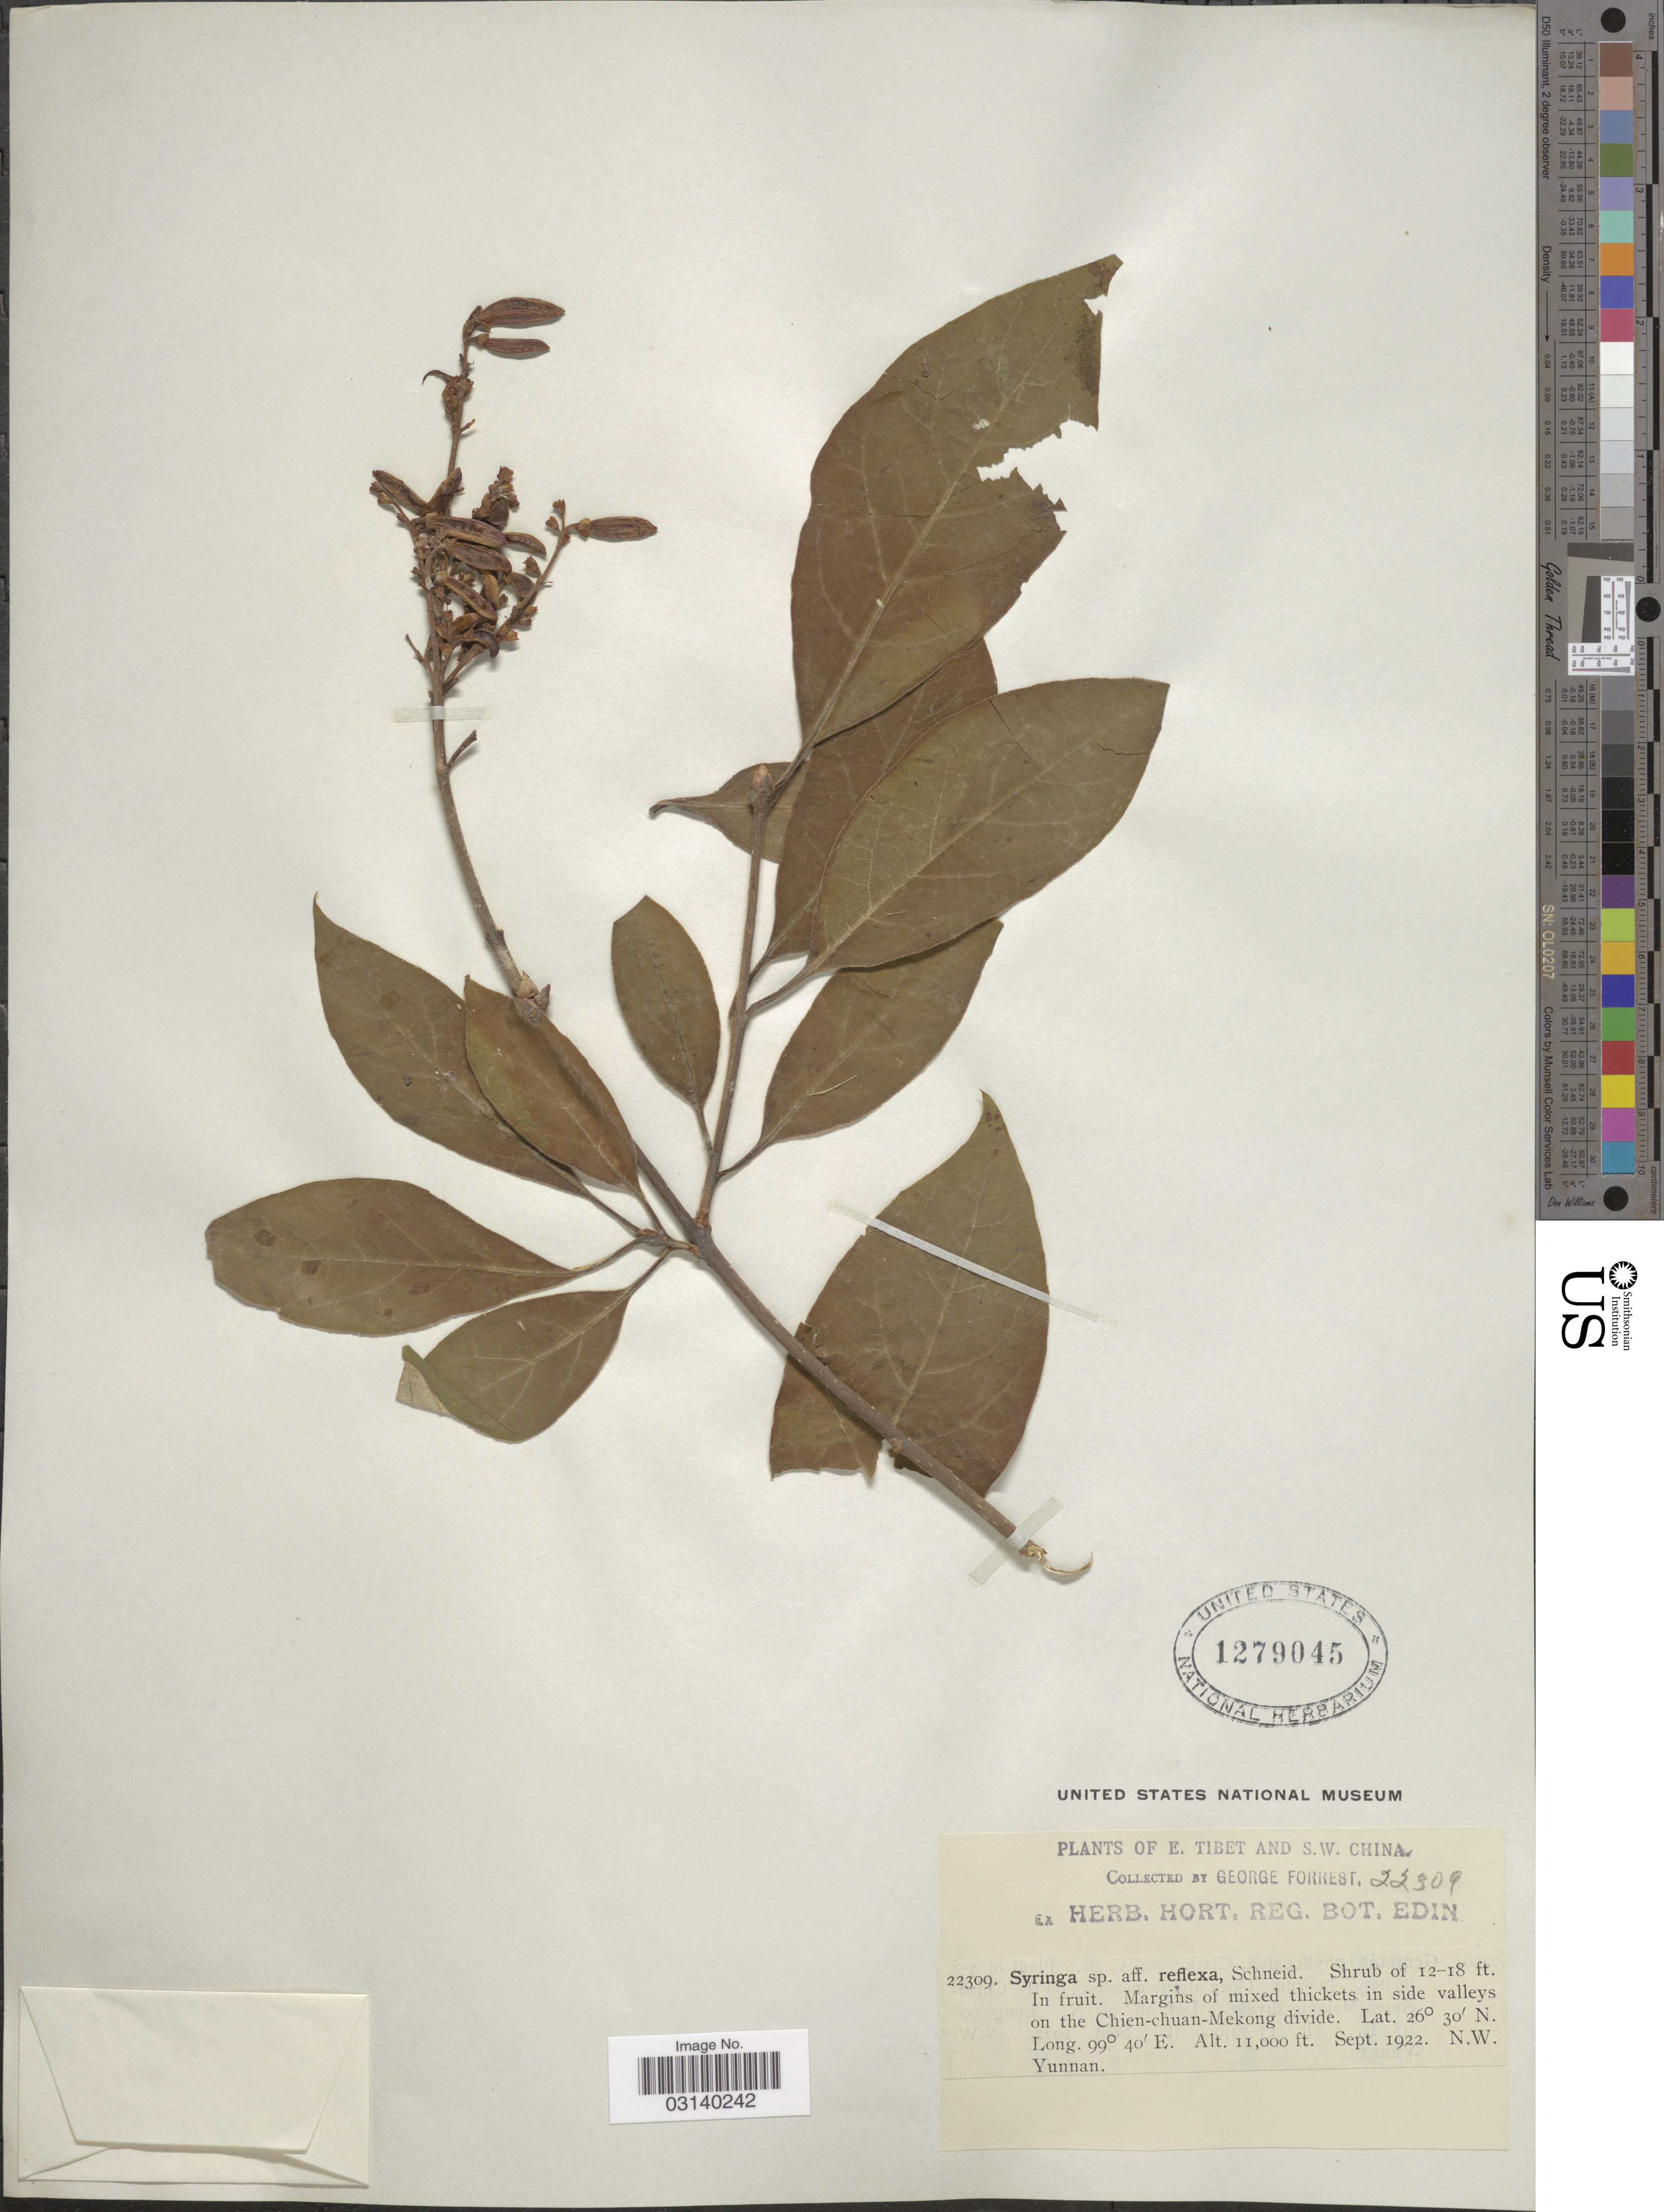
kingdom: Plantae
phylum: Tracheophyta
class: Magnoliopsida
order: Lamiales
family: Oleaceae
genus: Syringa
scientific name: Syringa reflexa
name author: C.K. Schneid.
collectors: G. Forrest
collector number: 22309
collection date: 1922-09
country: China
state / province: Yunnan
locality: E. Tibet and S.W. China. In side valleys on the Chien-chuan-Mekong divide. N.W. Yunnan.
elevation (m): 3353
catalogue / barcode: US 1279045